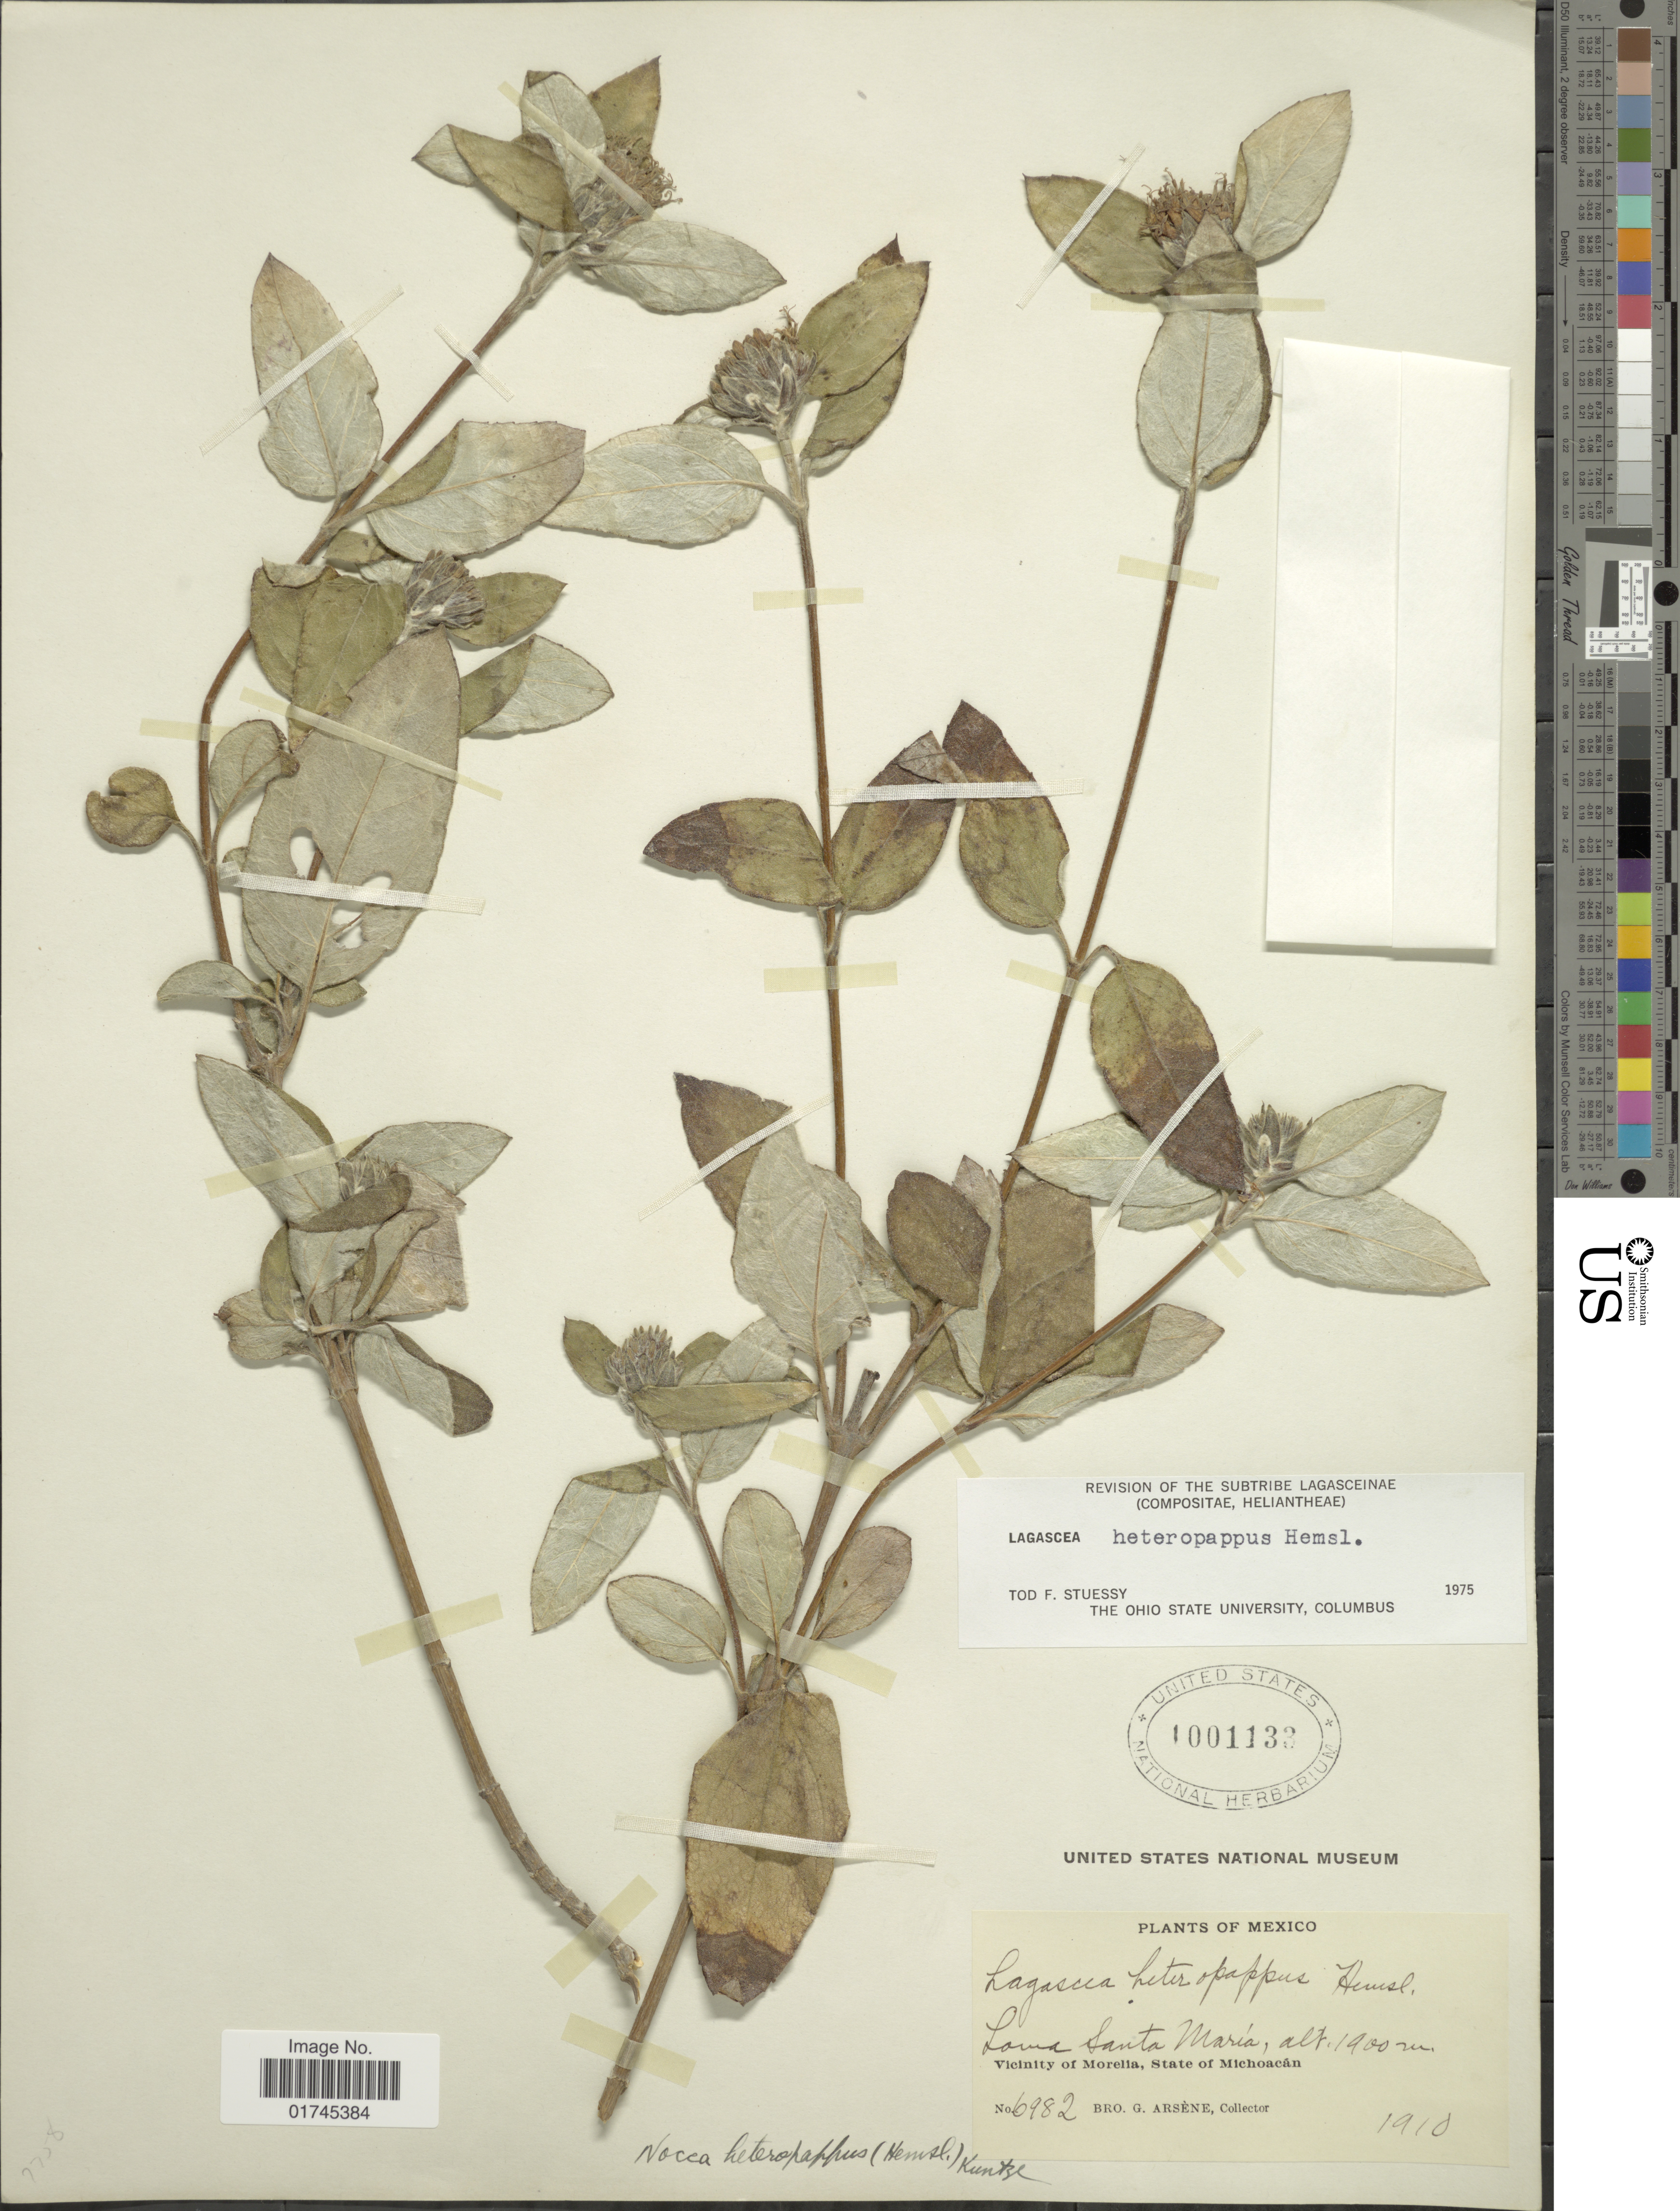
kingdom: Plantae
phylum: Tracheophyta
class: Magnoliopsida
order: Asterales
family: Asteraceae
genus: Lagascea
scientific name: Lagascea heteropappus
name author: Hemsl.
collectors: Bro. G. Arsène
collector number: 6982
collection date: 1910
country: Mexico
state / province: Michoacán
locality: Loma Santa María, vicinity of Morelia.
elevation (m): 1900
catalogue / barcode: US 1001132